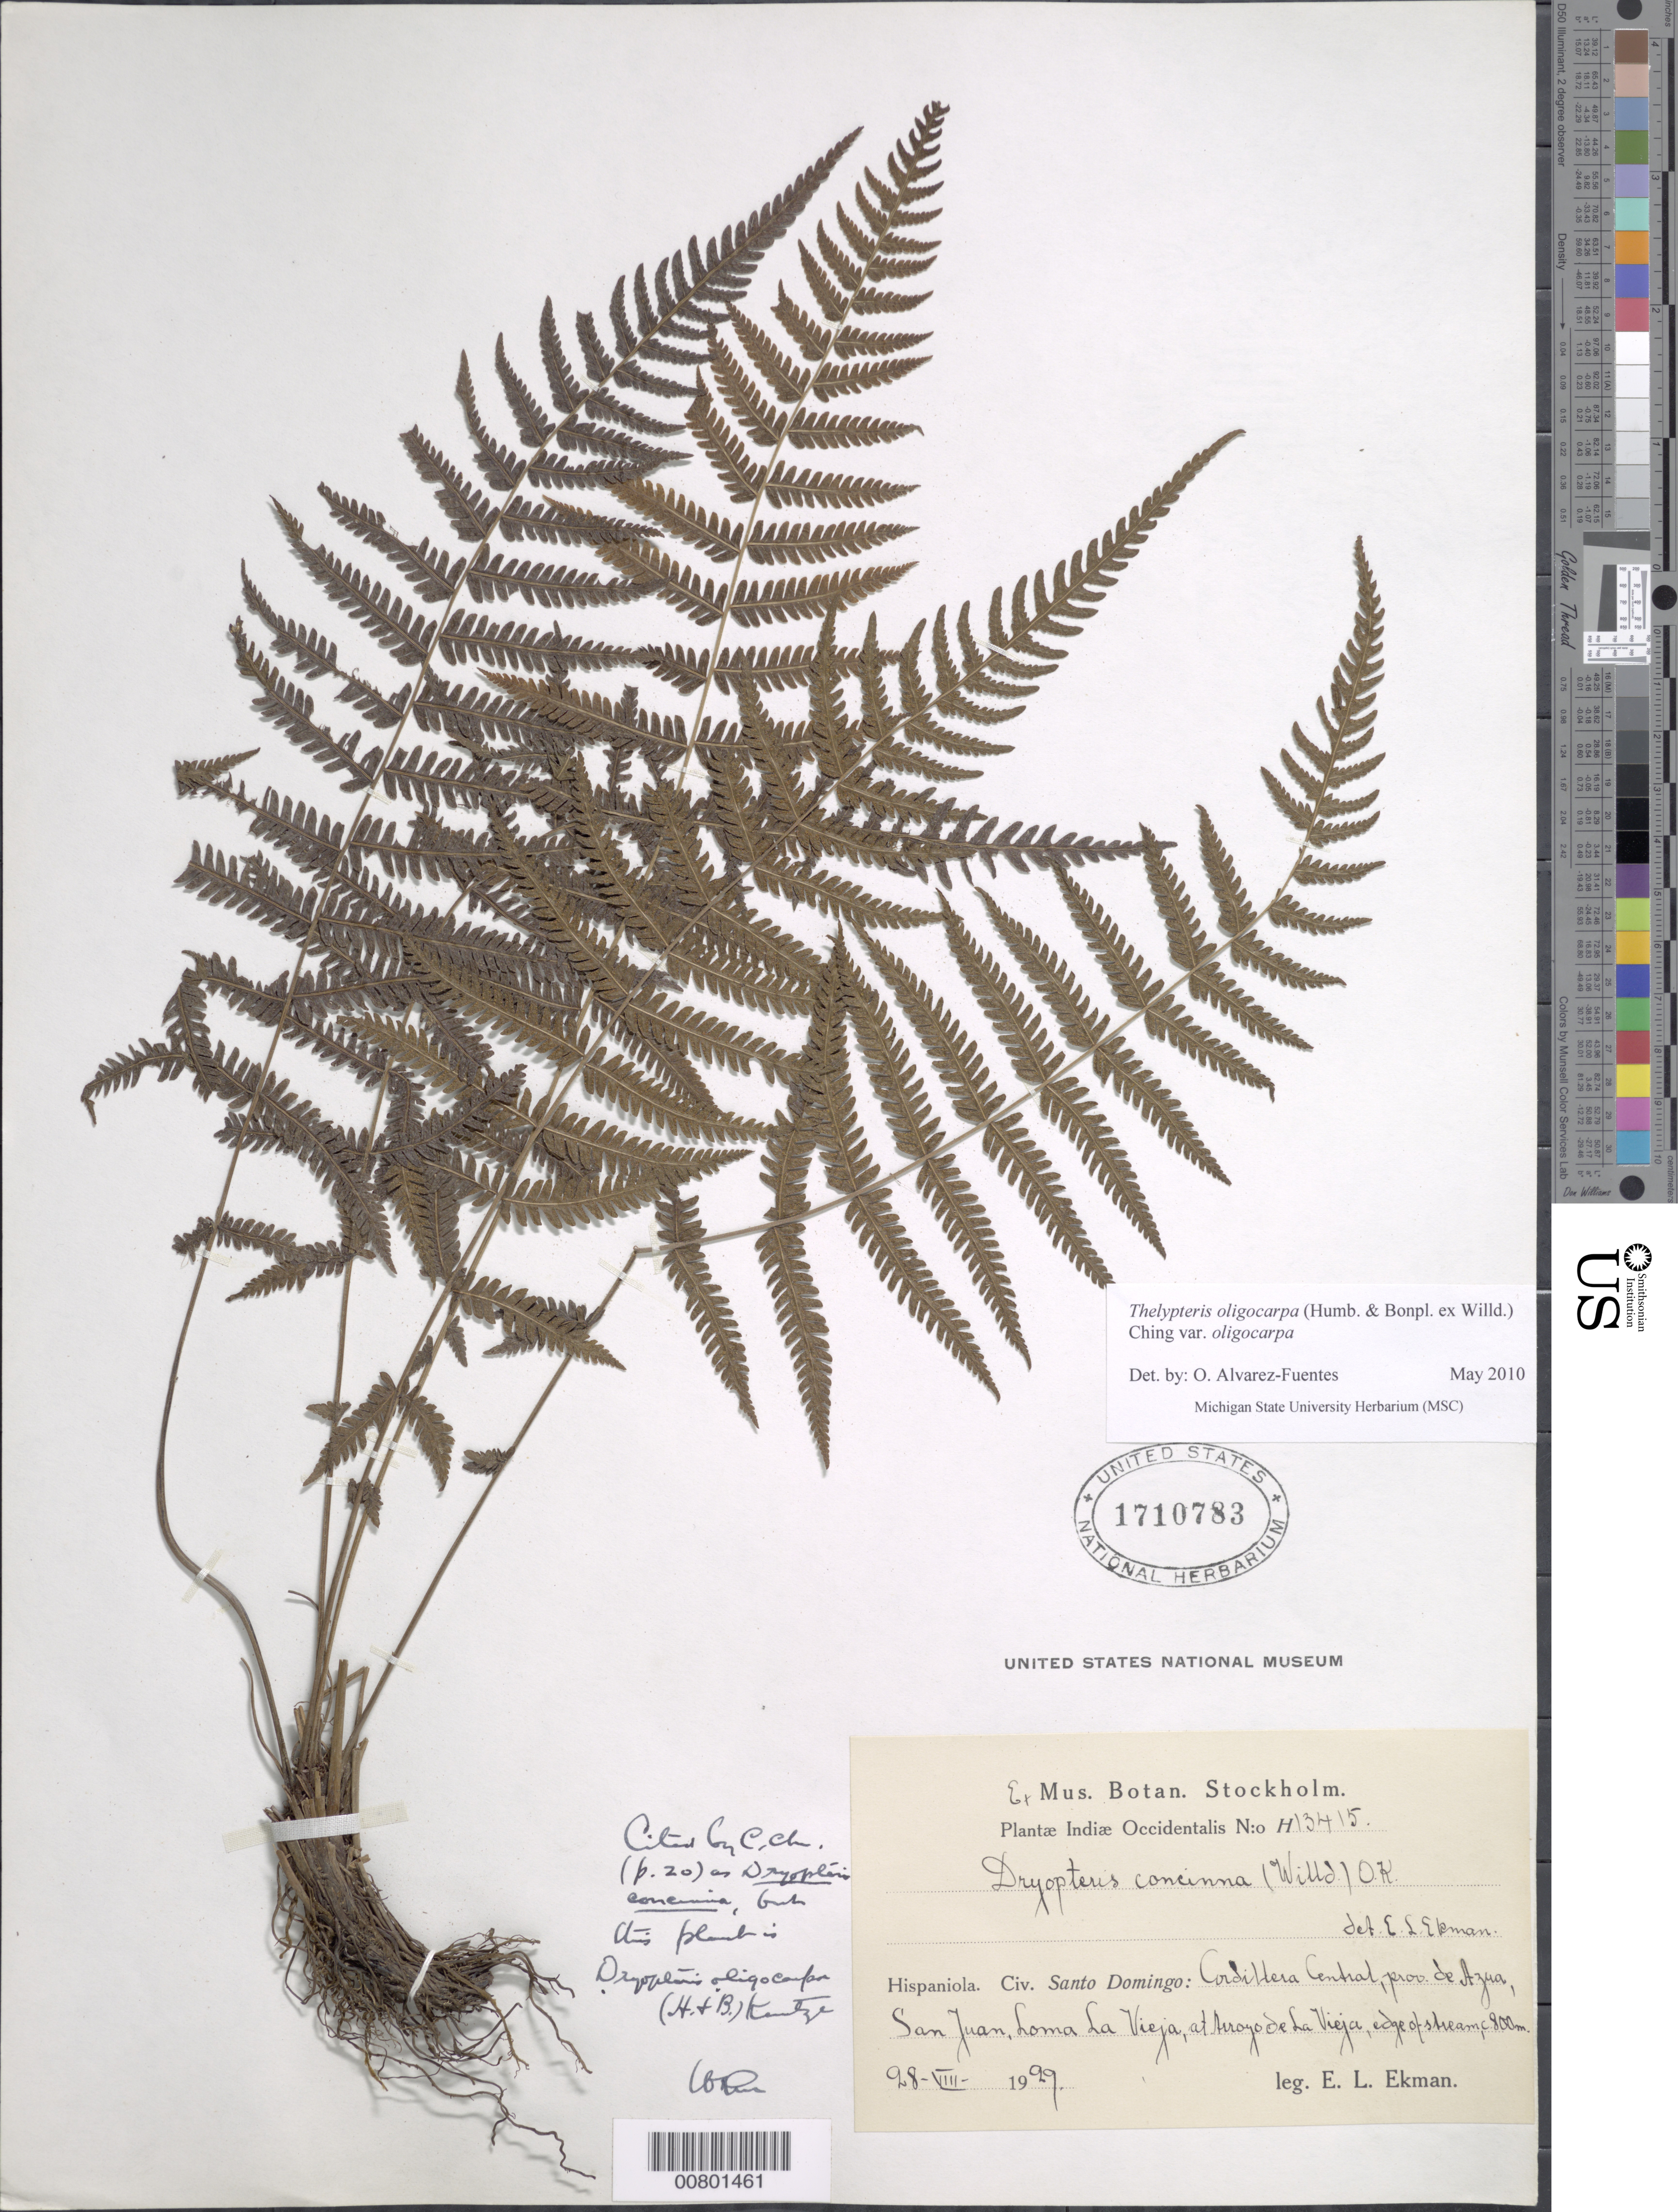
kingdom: Plantae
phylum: Tracheophyta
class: Polypodiopsida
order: Polypodiales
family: Thelypteridaceae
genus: Amauropelta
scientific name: Amauropelta oligocarpa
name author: (Humb. & Bonpl. ex Willd.) Pic. Serm.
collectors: E. L. Ekman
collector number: H 13415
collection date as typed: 28 Aug 1929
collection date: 1929-08-28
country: Dominican Republic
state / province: Azua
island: Hispaniola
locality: Cordillera Central, San Juan, Loma La Vieja, at Arroyo de la Vieja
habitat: Edge of stream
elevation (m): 800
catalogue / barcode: US 1710783